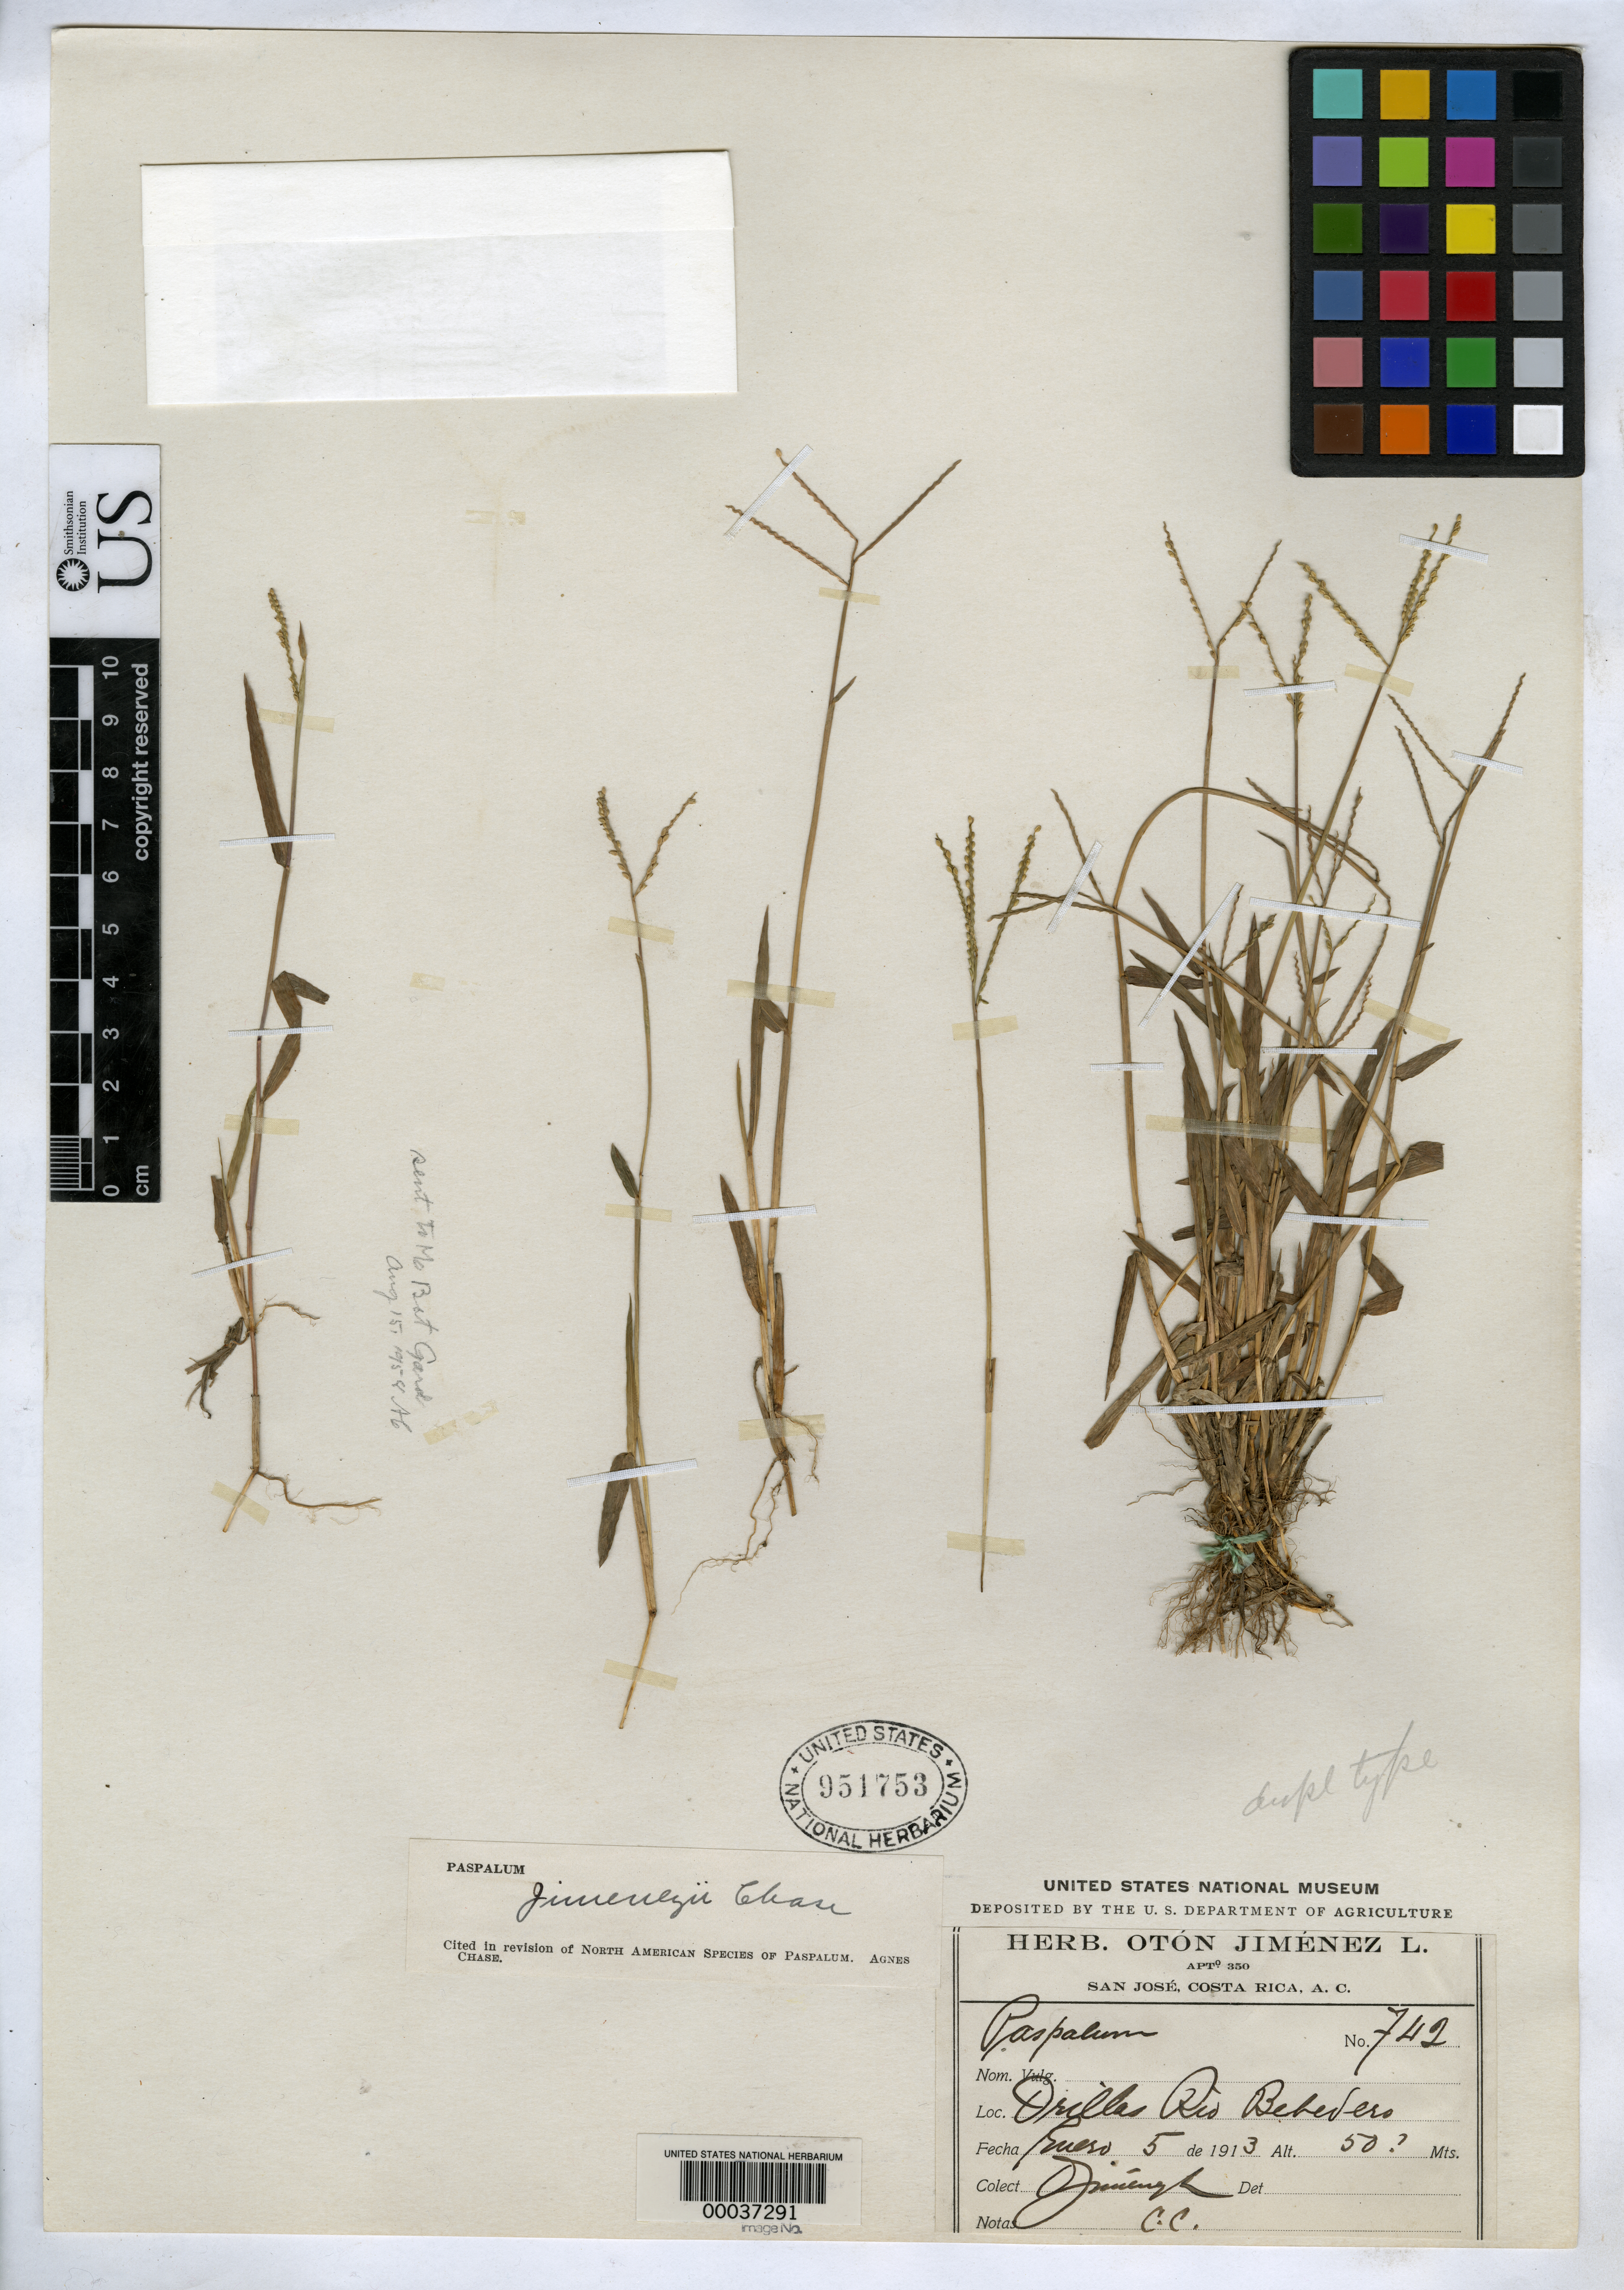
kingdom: Plantae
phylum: Tracheophyta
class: Liliopsida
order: Poales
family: Poaceae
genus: Paspalum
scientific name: Paspalum jimenezii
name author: Chase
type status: Isotype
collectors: O. Jiménez L.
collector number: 742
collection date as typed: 05 Jan 1913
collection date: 1913-01-05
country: Costa Rica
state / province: Guanacaste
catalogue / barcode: US 951753